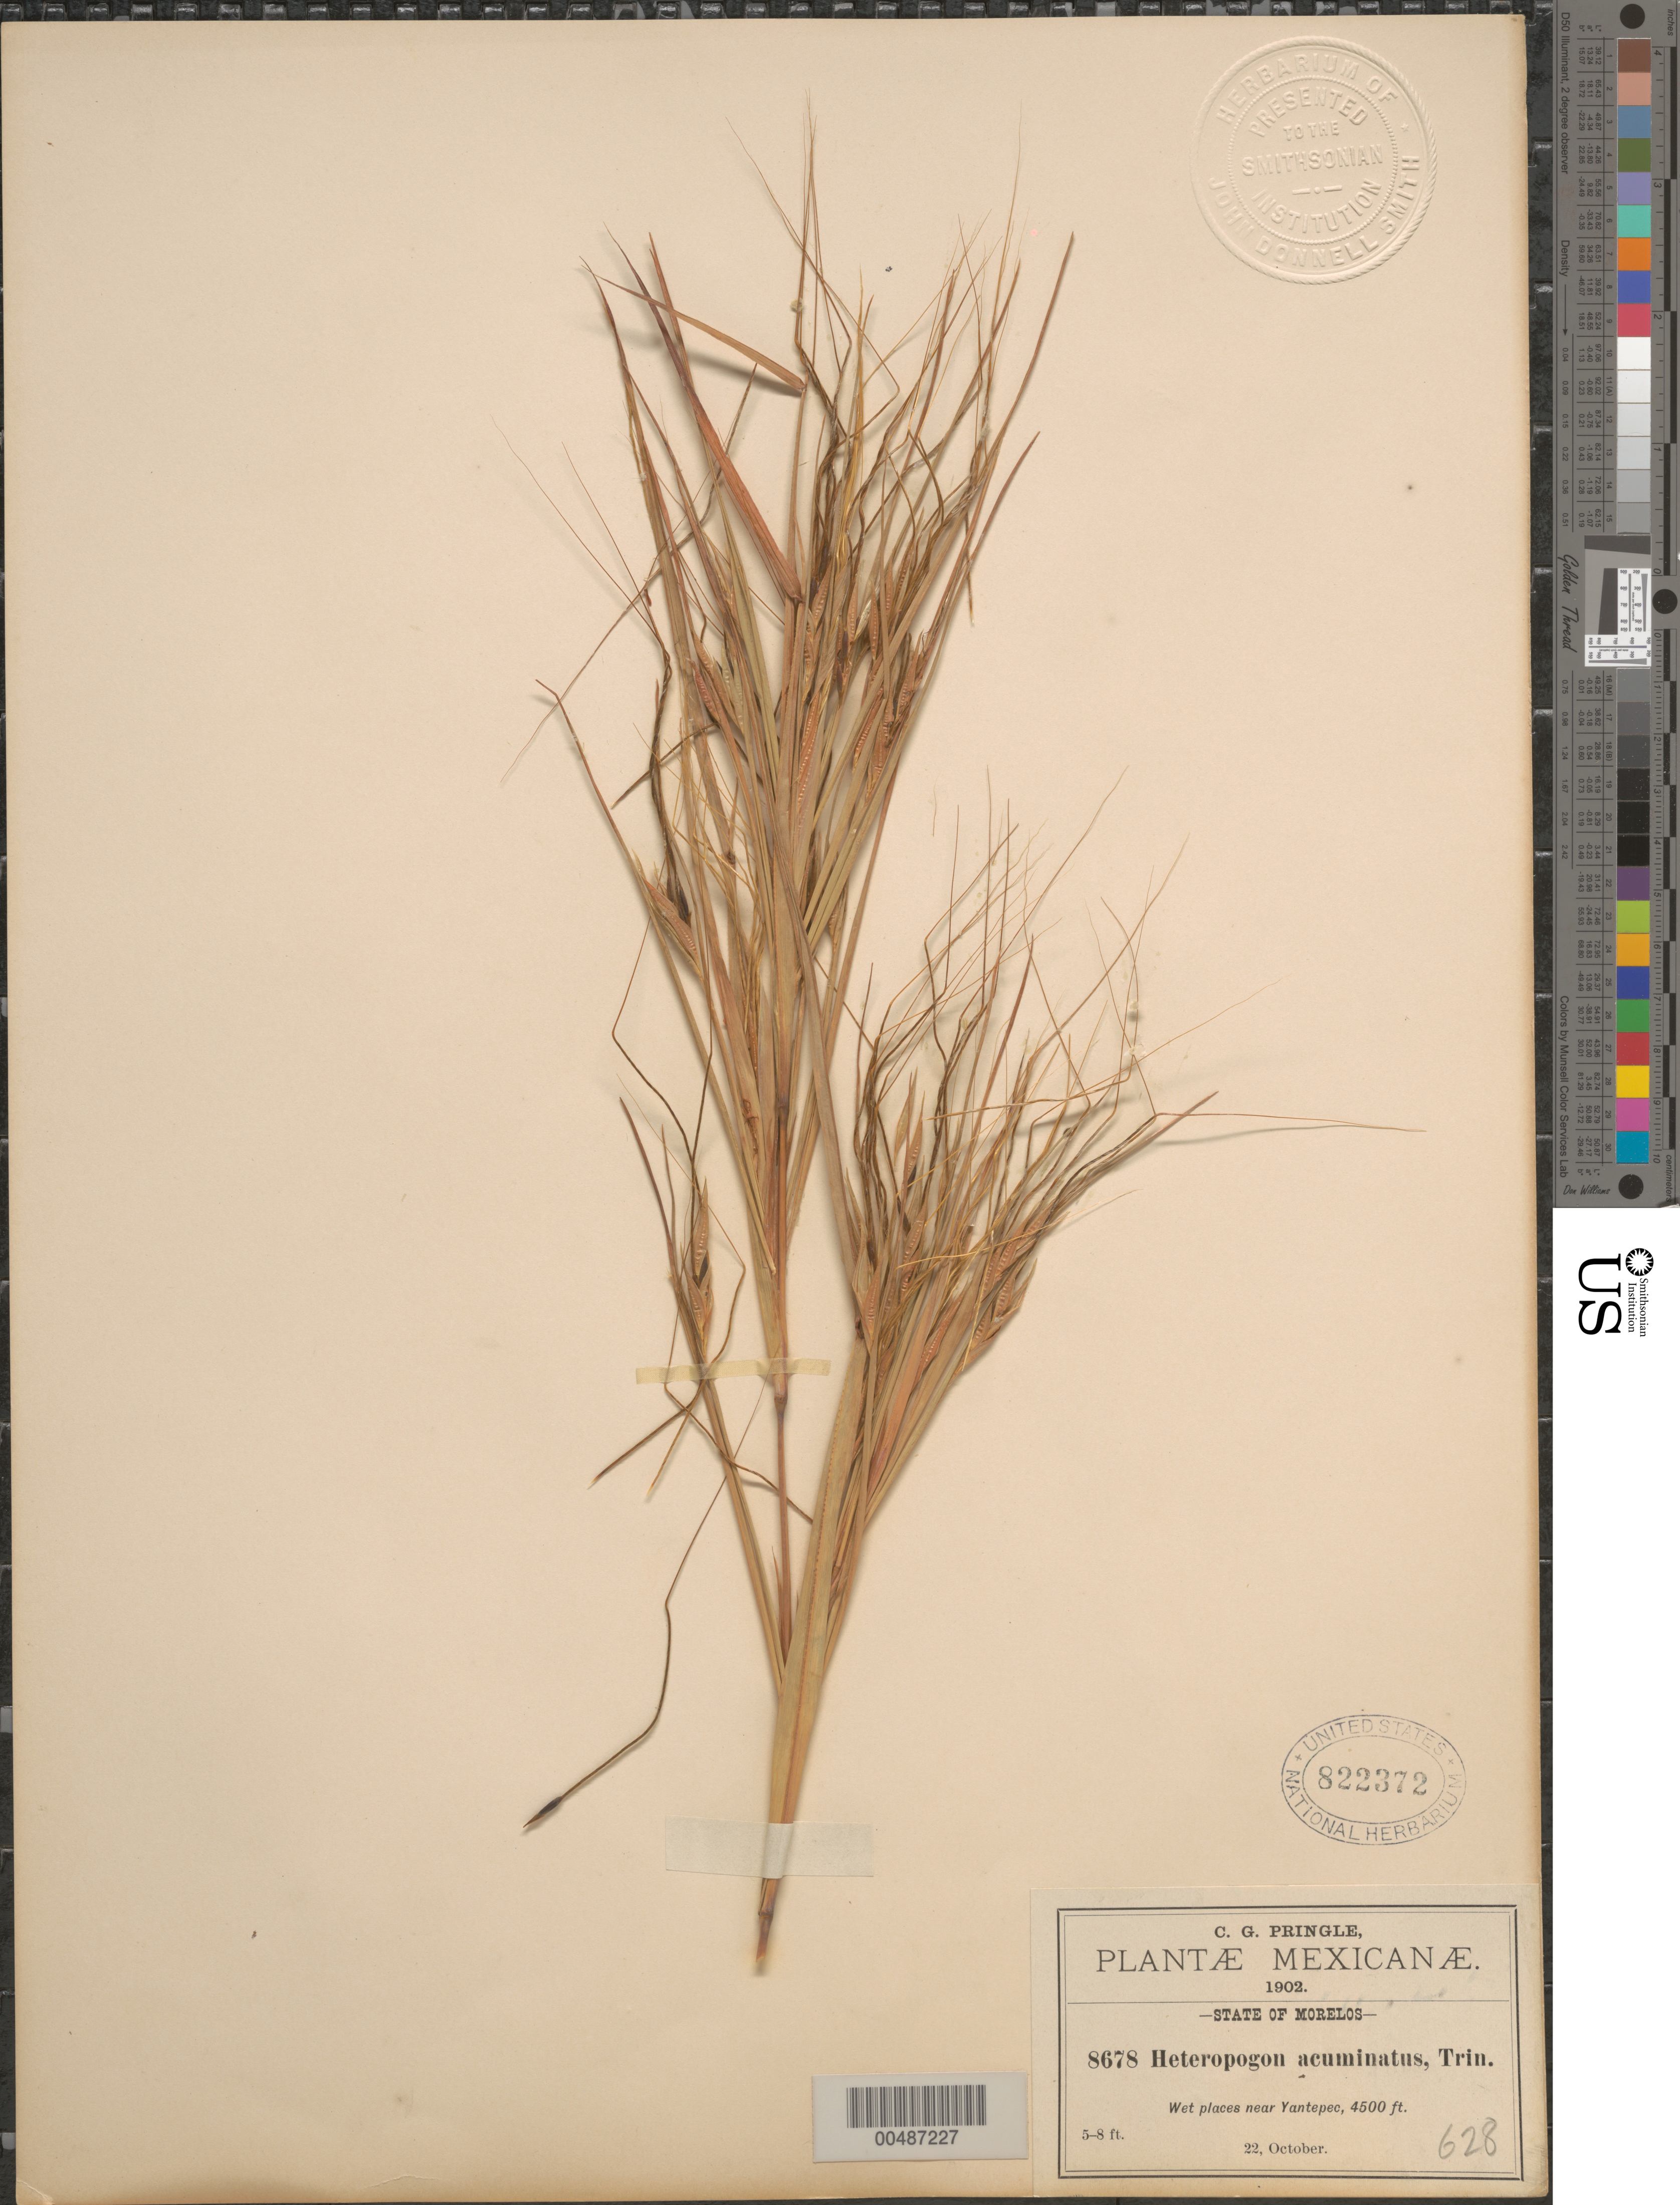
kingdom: Plantae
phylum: Tracheophyta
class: Liliopsida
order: Poales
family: Poaceae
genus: Heteropogon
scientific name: Heteropogon melanocarpus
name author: (Elliott) Benth.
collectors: C. G. Pringle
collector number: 8678 (628)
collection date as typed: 22 Oct 1902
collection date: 1902-10-22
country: Mexico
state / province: Morelos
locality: Near Yantepec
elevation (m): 1372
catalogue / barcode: US 822372